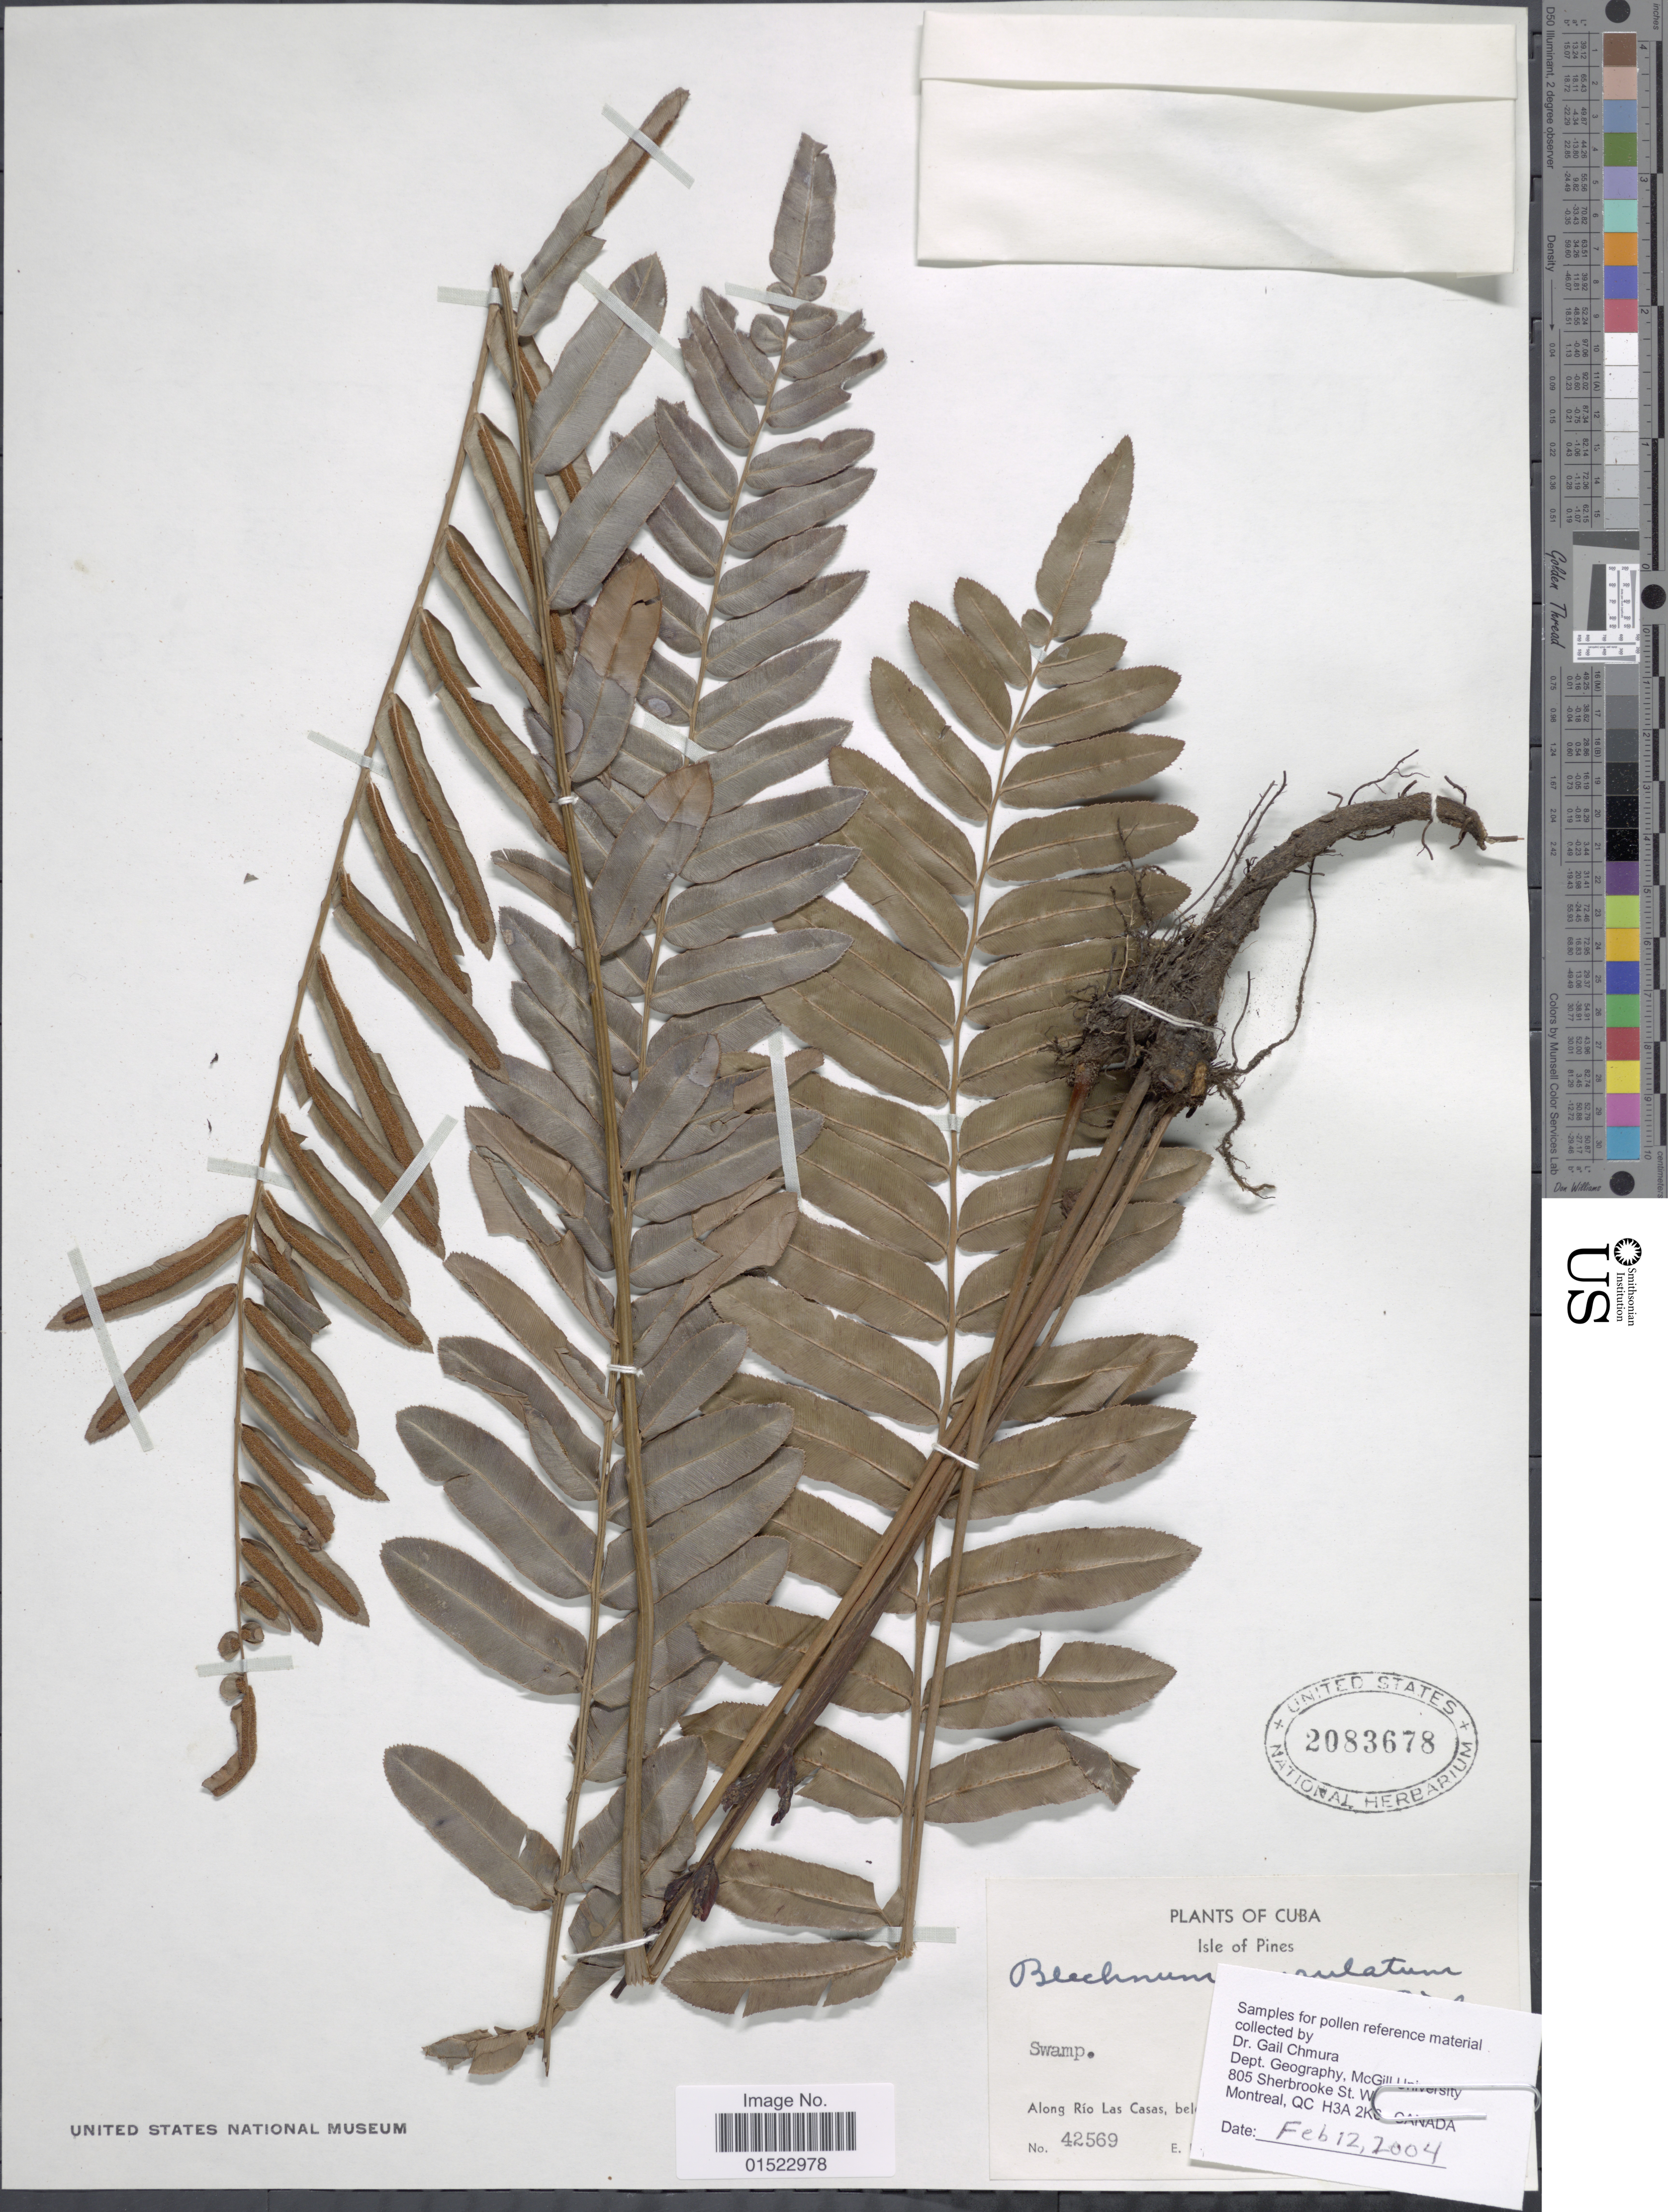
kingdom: Plantae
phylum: Tracheophyta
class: Polypodiopsida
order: Polypodiales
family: Blechnaceae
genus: Telmatoblechnum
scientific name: Telmatoblechnum serrulatum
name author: (Rich.) Perrie et al.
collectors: G. Chmura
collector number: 42569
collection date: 2004-02-12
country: Cuba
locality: Isle of Pines, Along Rio Las Casas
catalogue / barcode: US 2083678